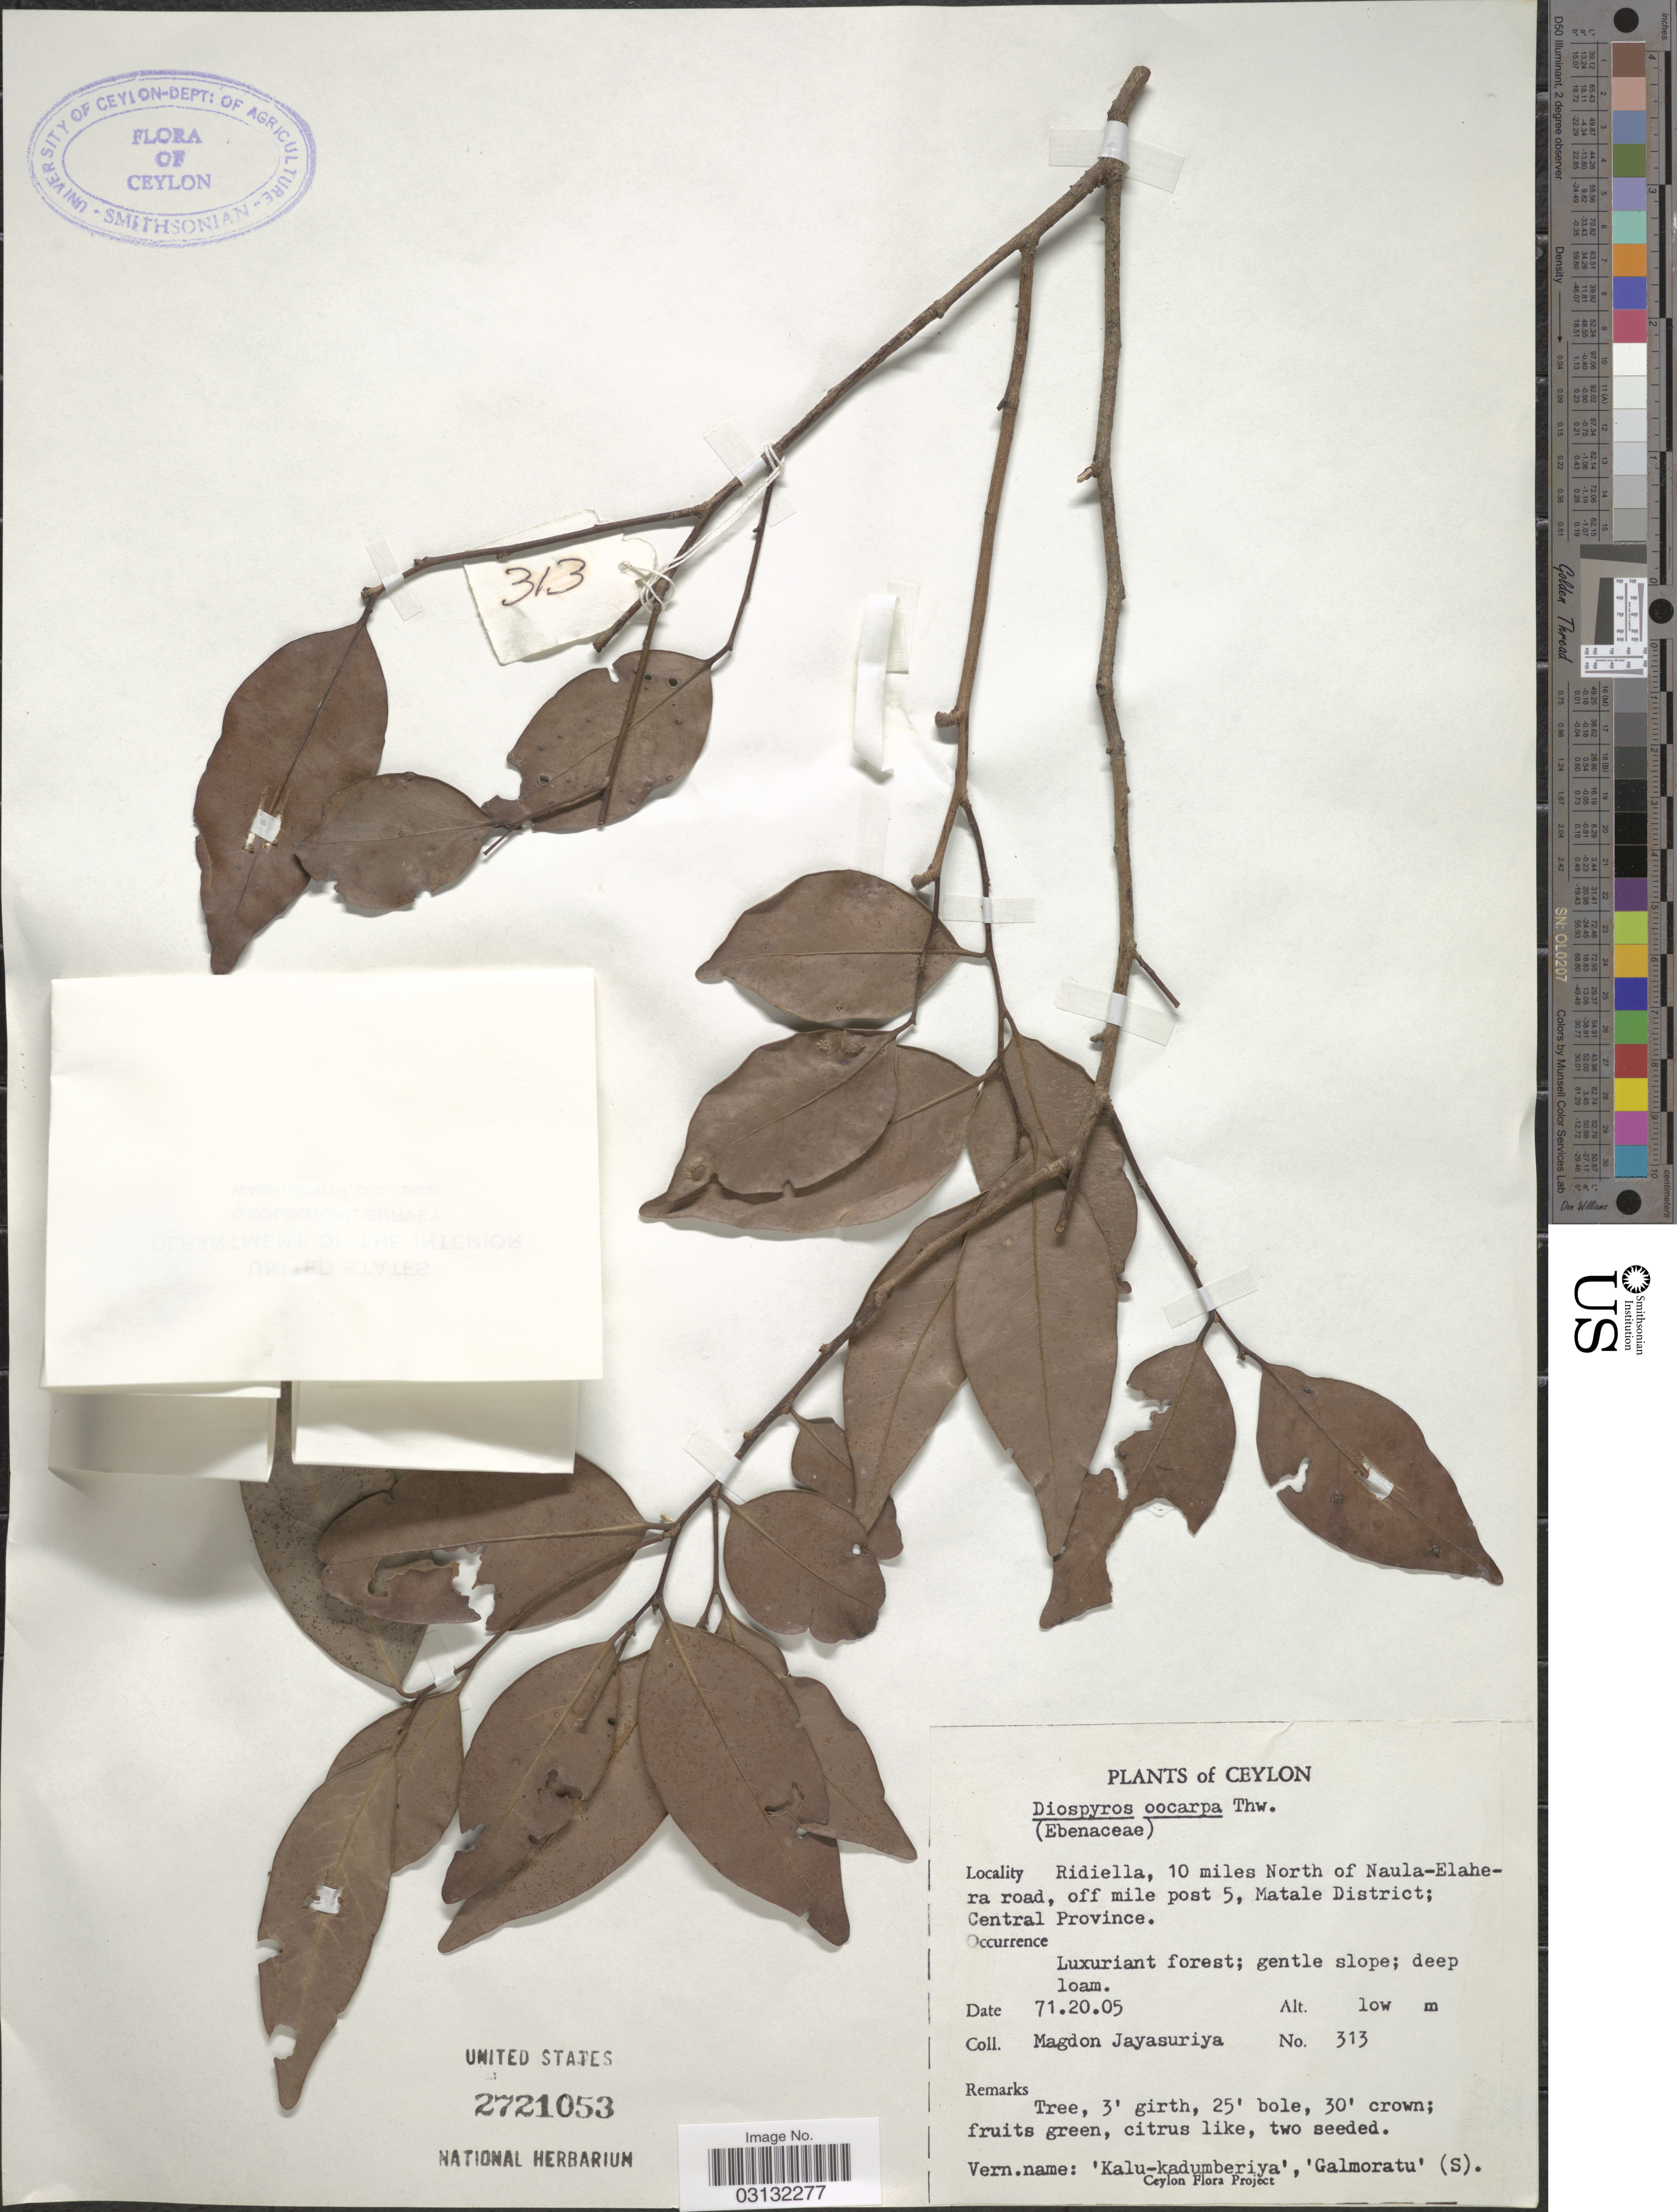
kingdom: Plantae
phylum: Tracheophyta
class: Magnoliopsida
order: Ericales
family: Ebenaceae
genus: Diospyros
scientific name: Diospyros oocarpa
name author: Thwaites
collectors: A. H. Jayasuriya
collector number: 313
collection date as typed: Transcribed d/m/y: 20/5/71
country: Sri Lanka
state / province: Central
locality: Ceylon. Ridiella, 10 miles North of Naula-Elahera road, off mile post 5, Matale District.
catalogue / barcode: US 2721053